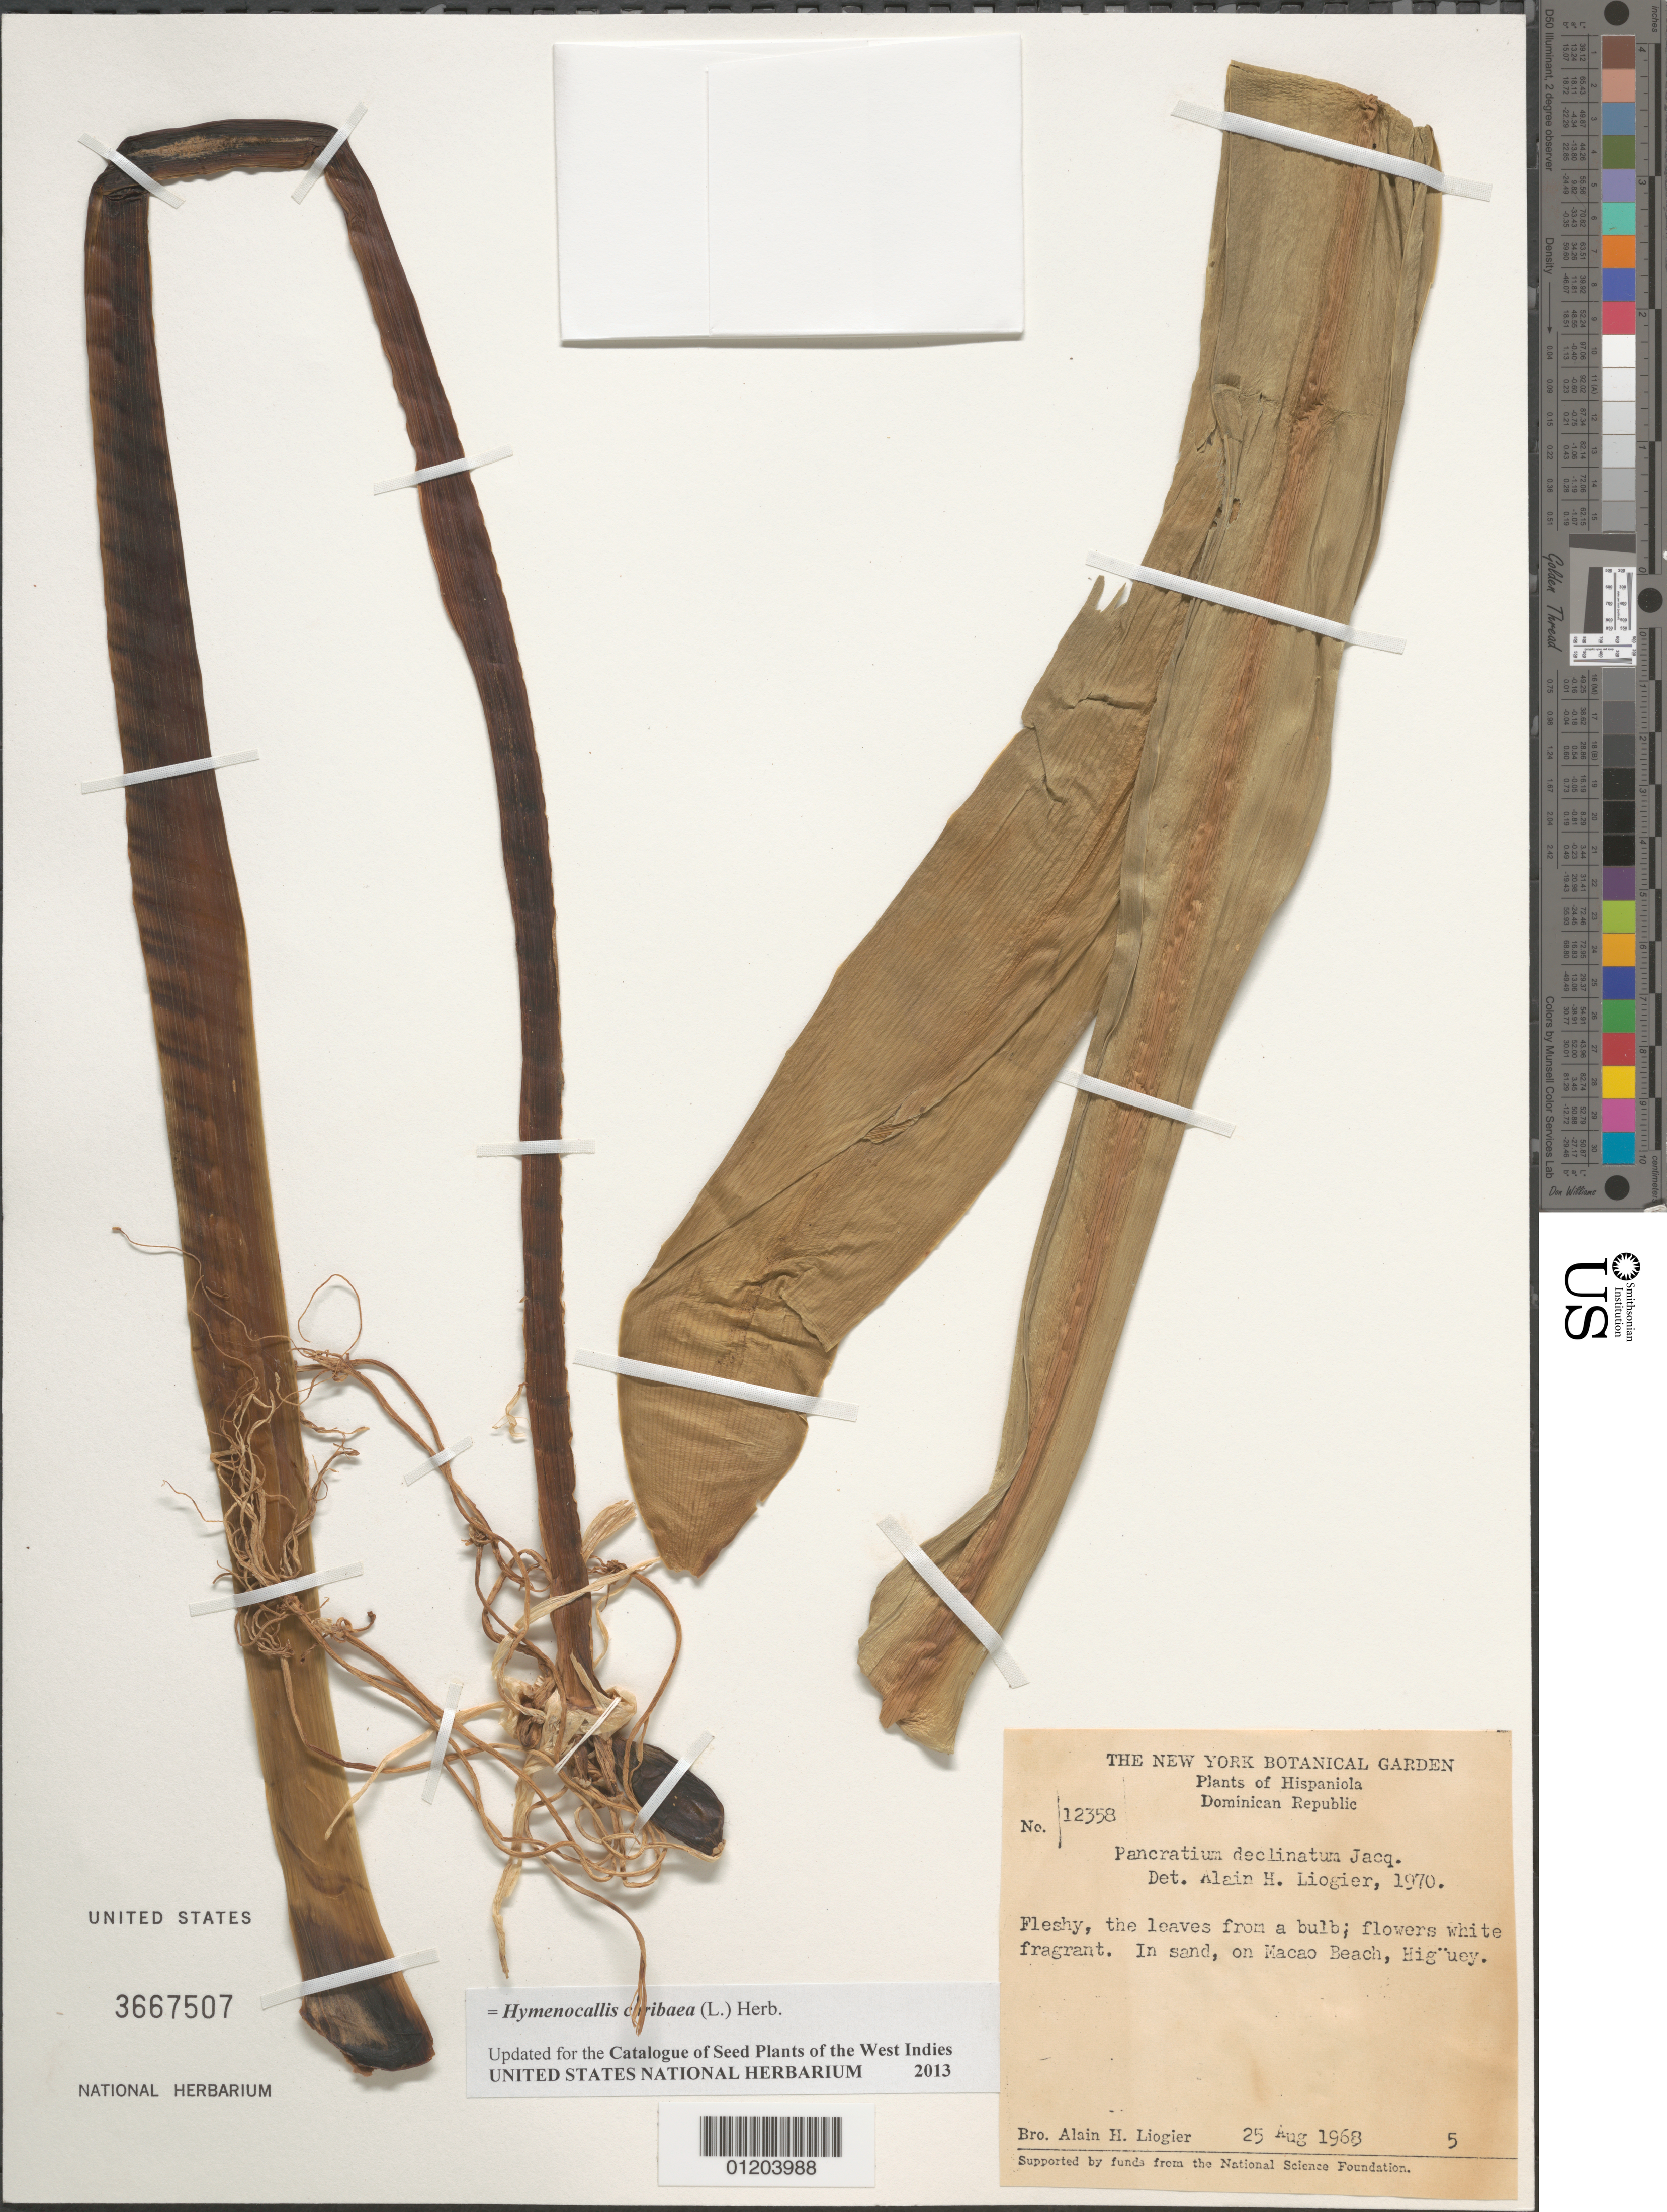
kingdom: Plantae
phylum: Tracheophyta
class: Liliopsida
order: Asparagales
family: Amaryllidaceae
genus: Hymenocallis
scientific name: Hymenocallis caribaea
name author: (L.) Herb.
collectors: A. H. Liogier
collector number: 12358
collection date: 1968-08-25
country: Dominican Republic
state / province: La Altagracia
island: Hispaniola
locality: Macao Beach, Higüey.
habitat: In sand.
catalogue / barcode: US 3667507